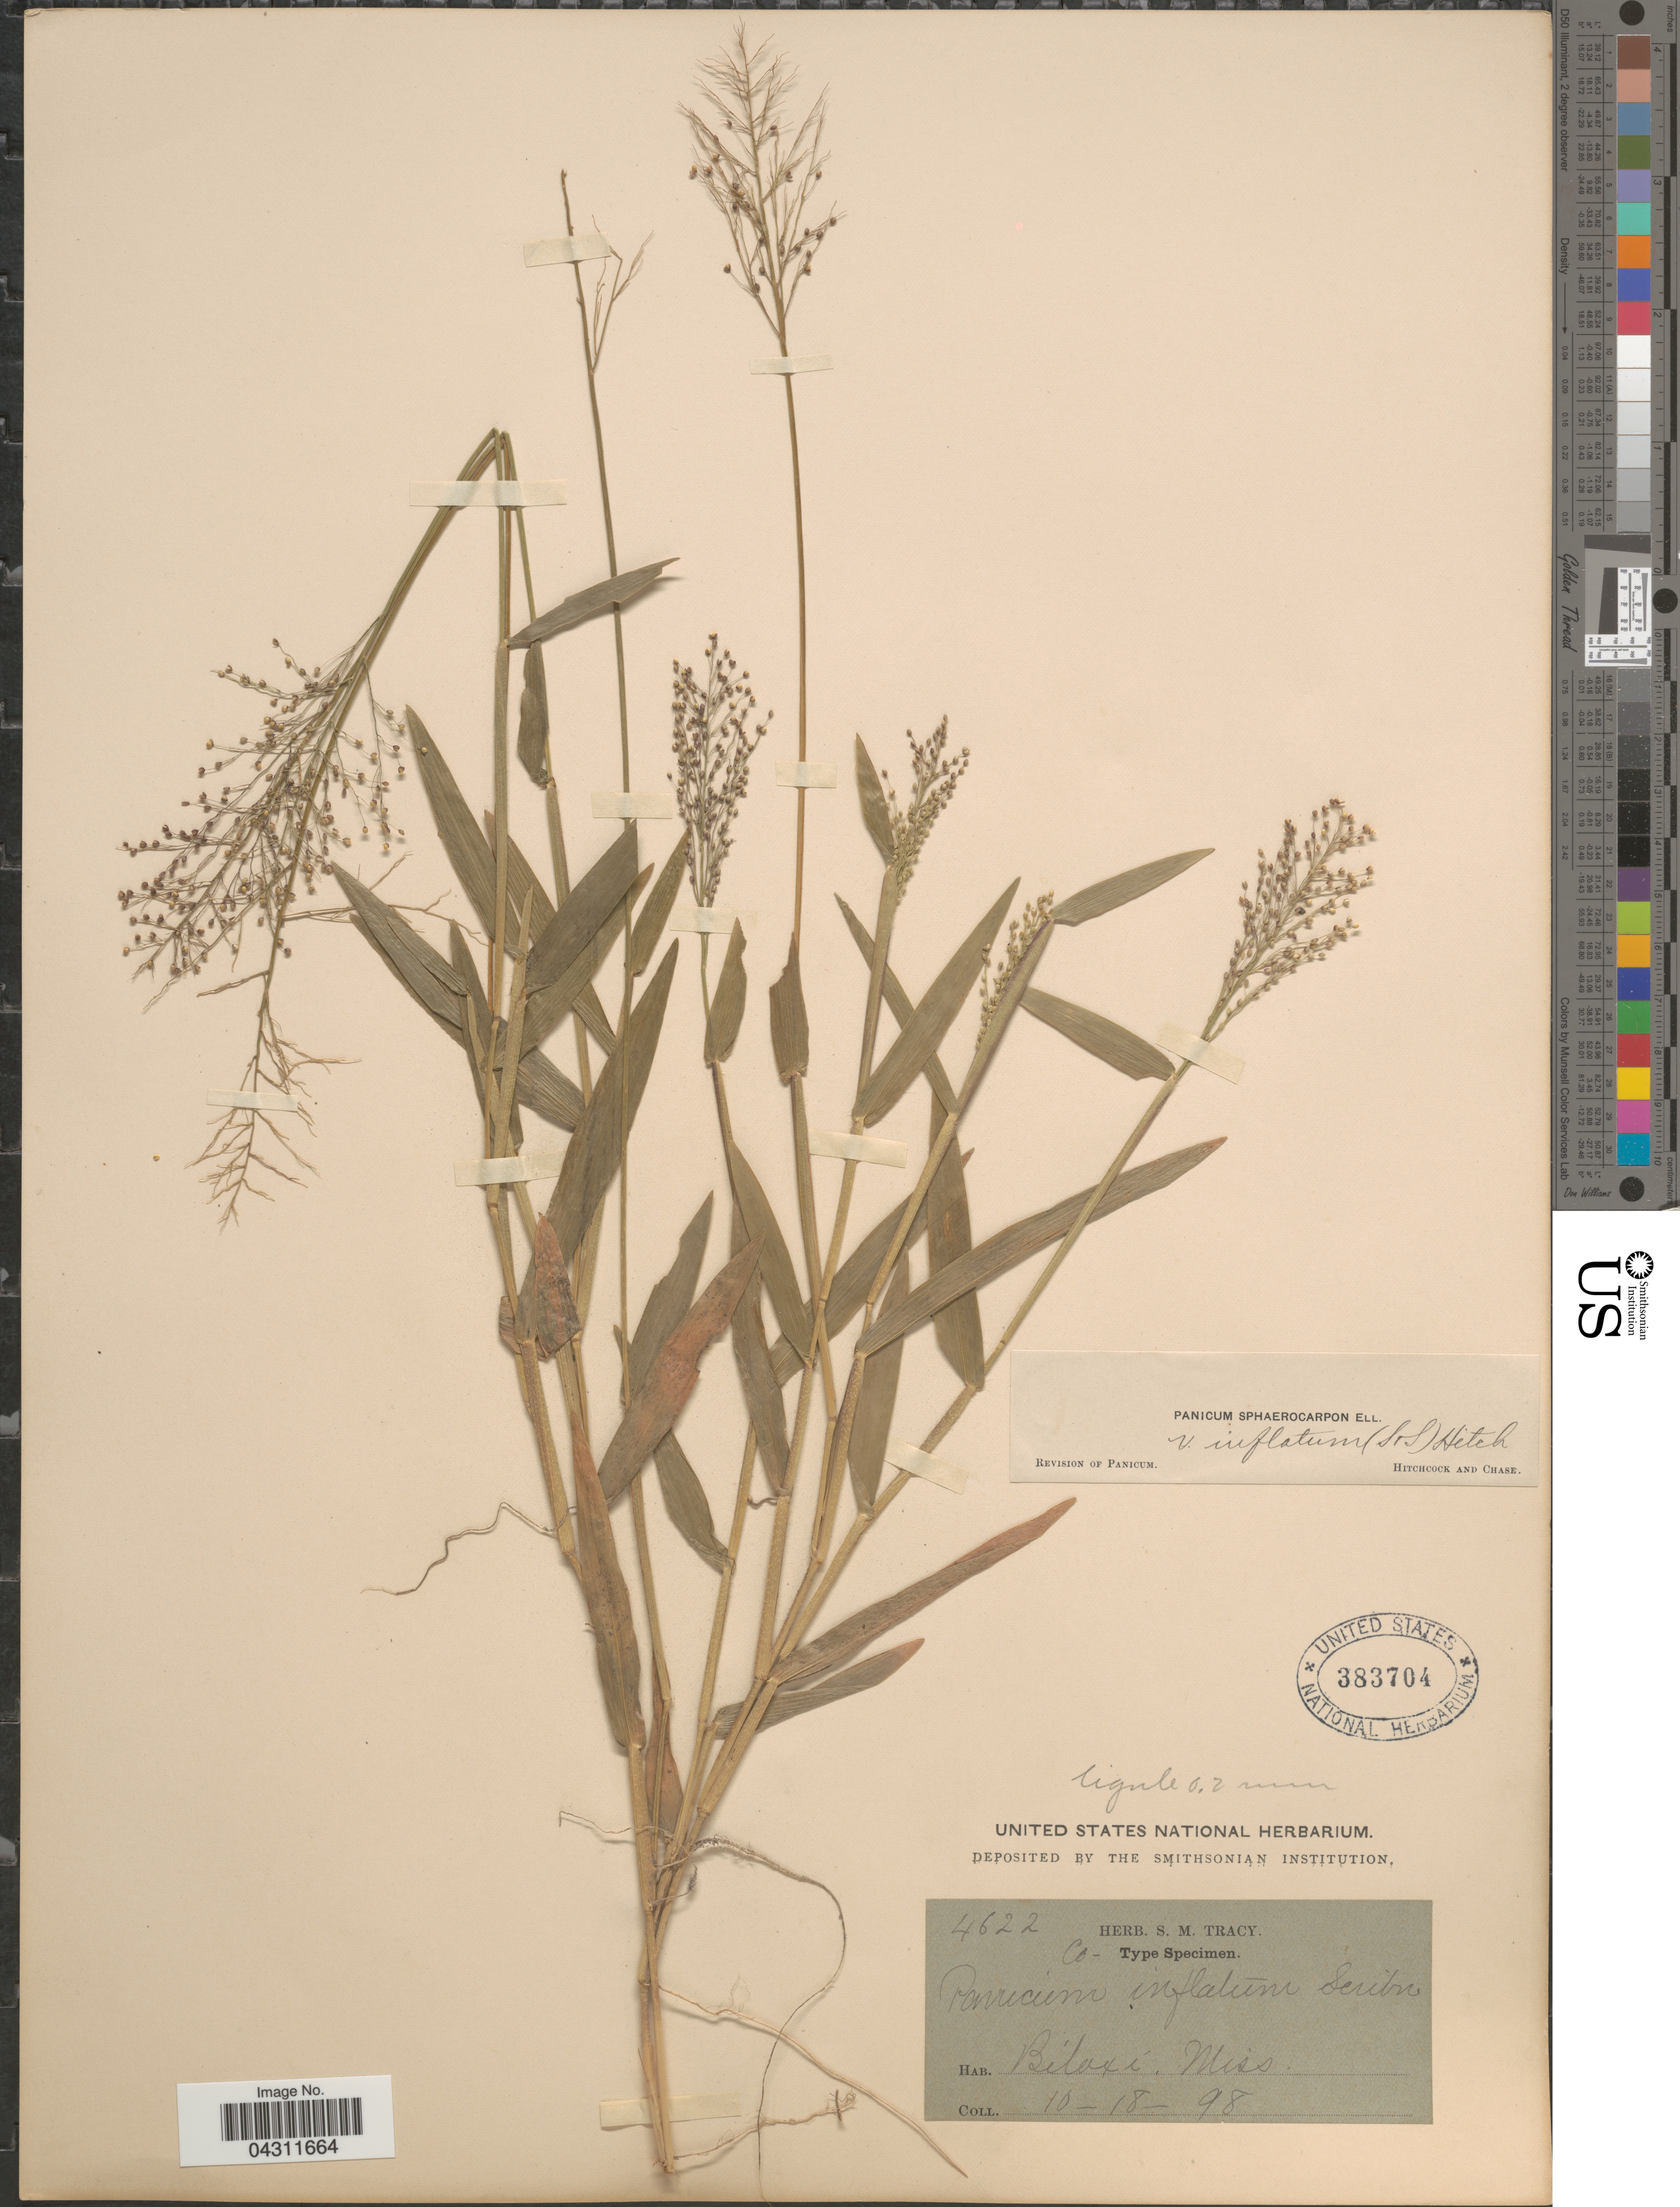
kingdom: Plantae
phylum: Tracheophyta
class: Liliopsida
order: Poales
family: Poaceae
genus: Dichanthelium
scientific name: Dichanthelium strigosum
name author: (Muhl. ex Elliott) Freckmann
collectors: Ex herb. S. M. Tracy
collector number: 4622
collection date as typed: Transcribed d/m/y: 18/10/98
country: United States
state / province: Mississippi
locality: Biloxi.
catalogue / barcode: US 383704